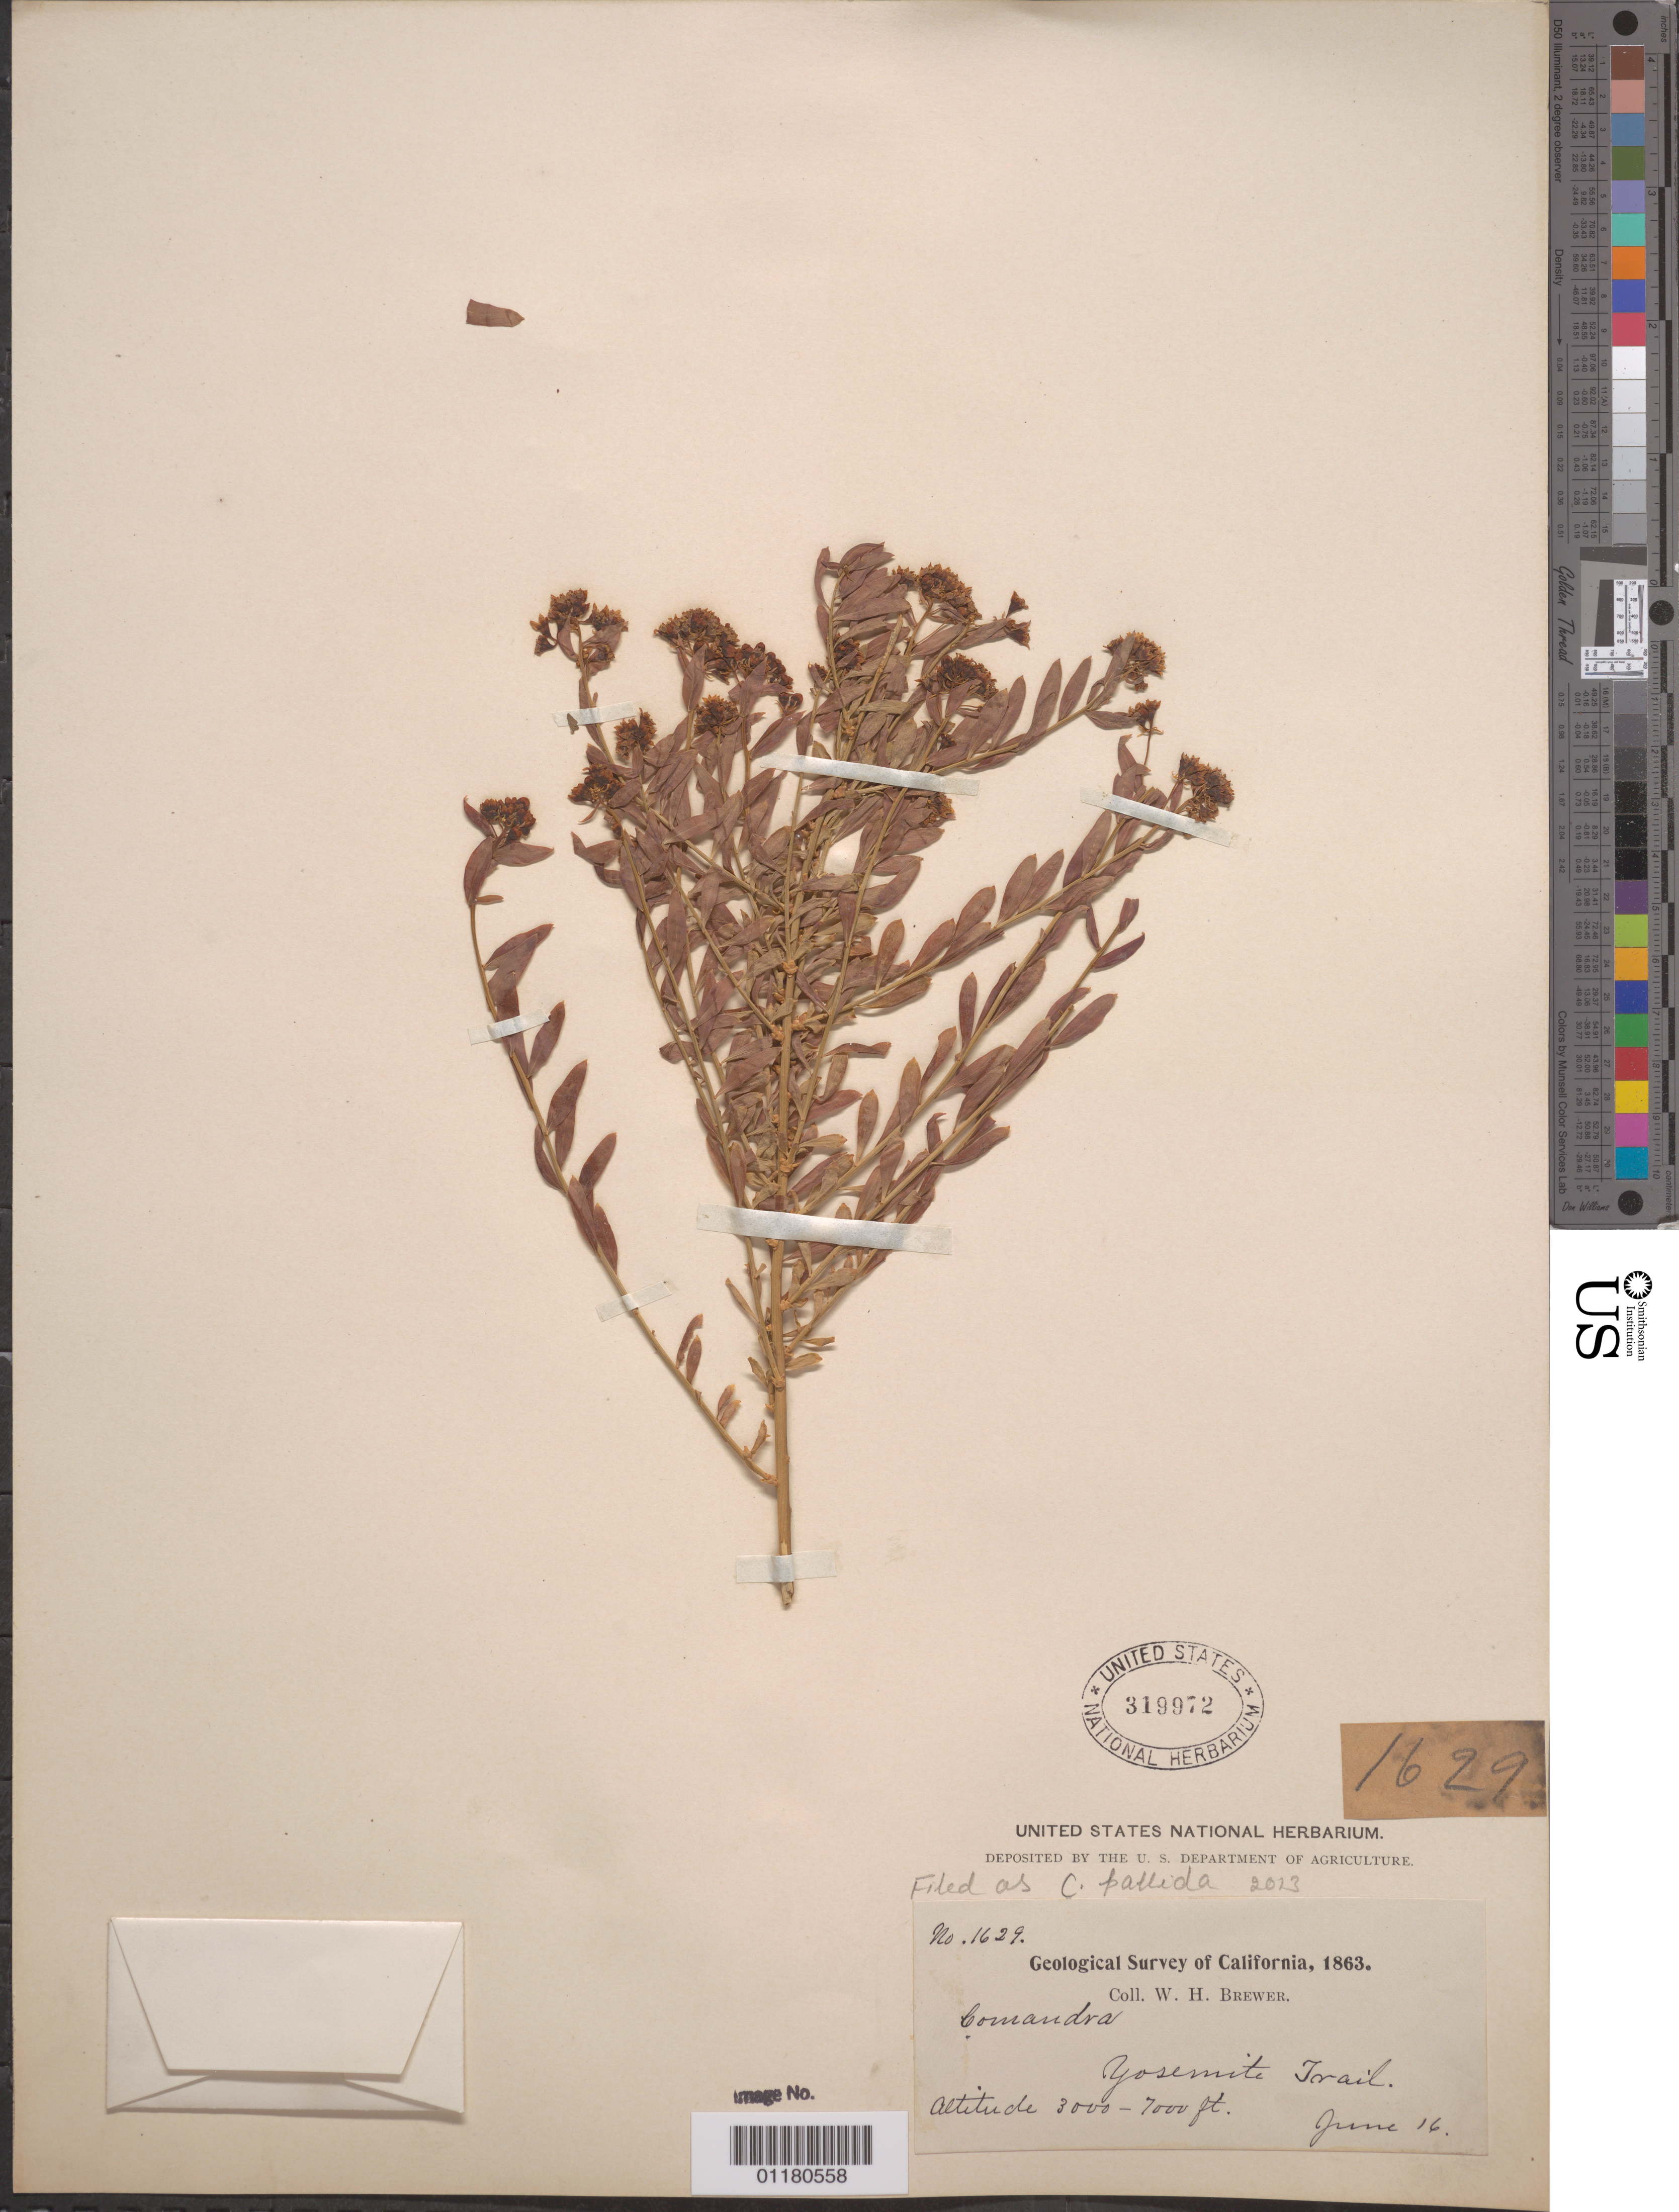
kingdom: Plantae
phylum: Tracheophyta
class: Magnoliopsida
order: Santalales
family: Comandraceae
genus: Comandra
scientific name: Comandra pallida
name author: A. DC.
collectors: W. H. Brewer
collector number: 1629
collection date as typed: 16 Jun 1863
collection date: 1863-06-16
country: United States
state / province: California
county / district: Mariposa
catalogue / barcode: US 319972